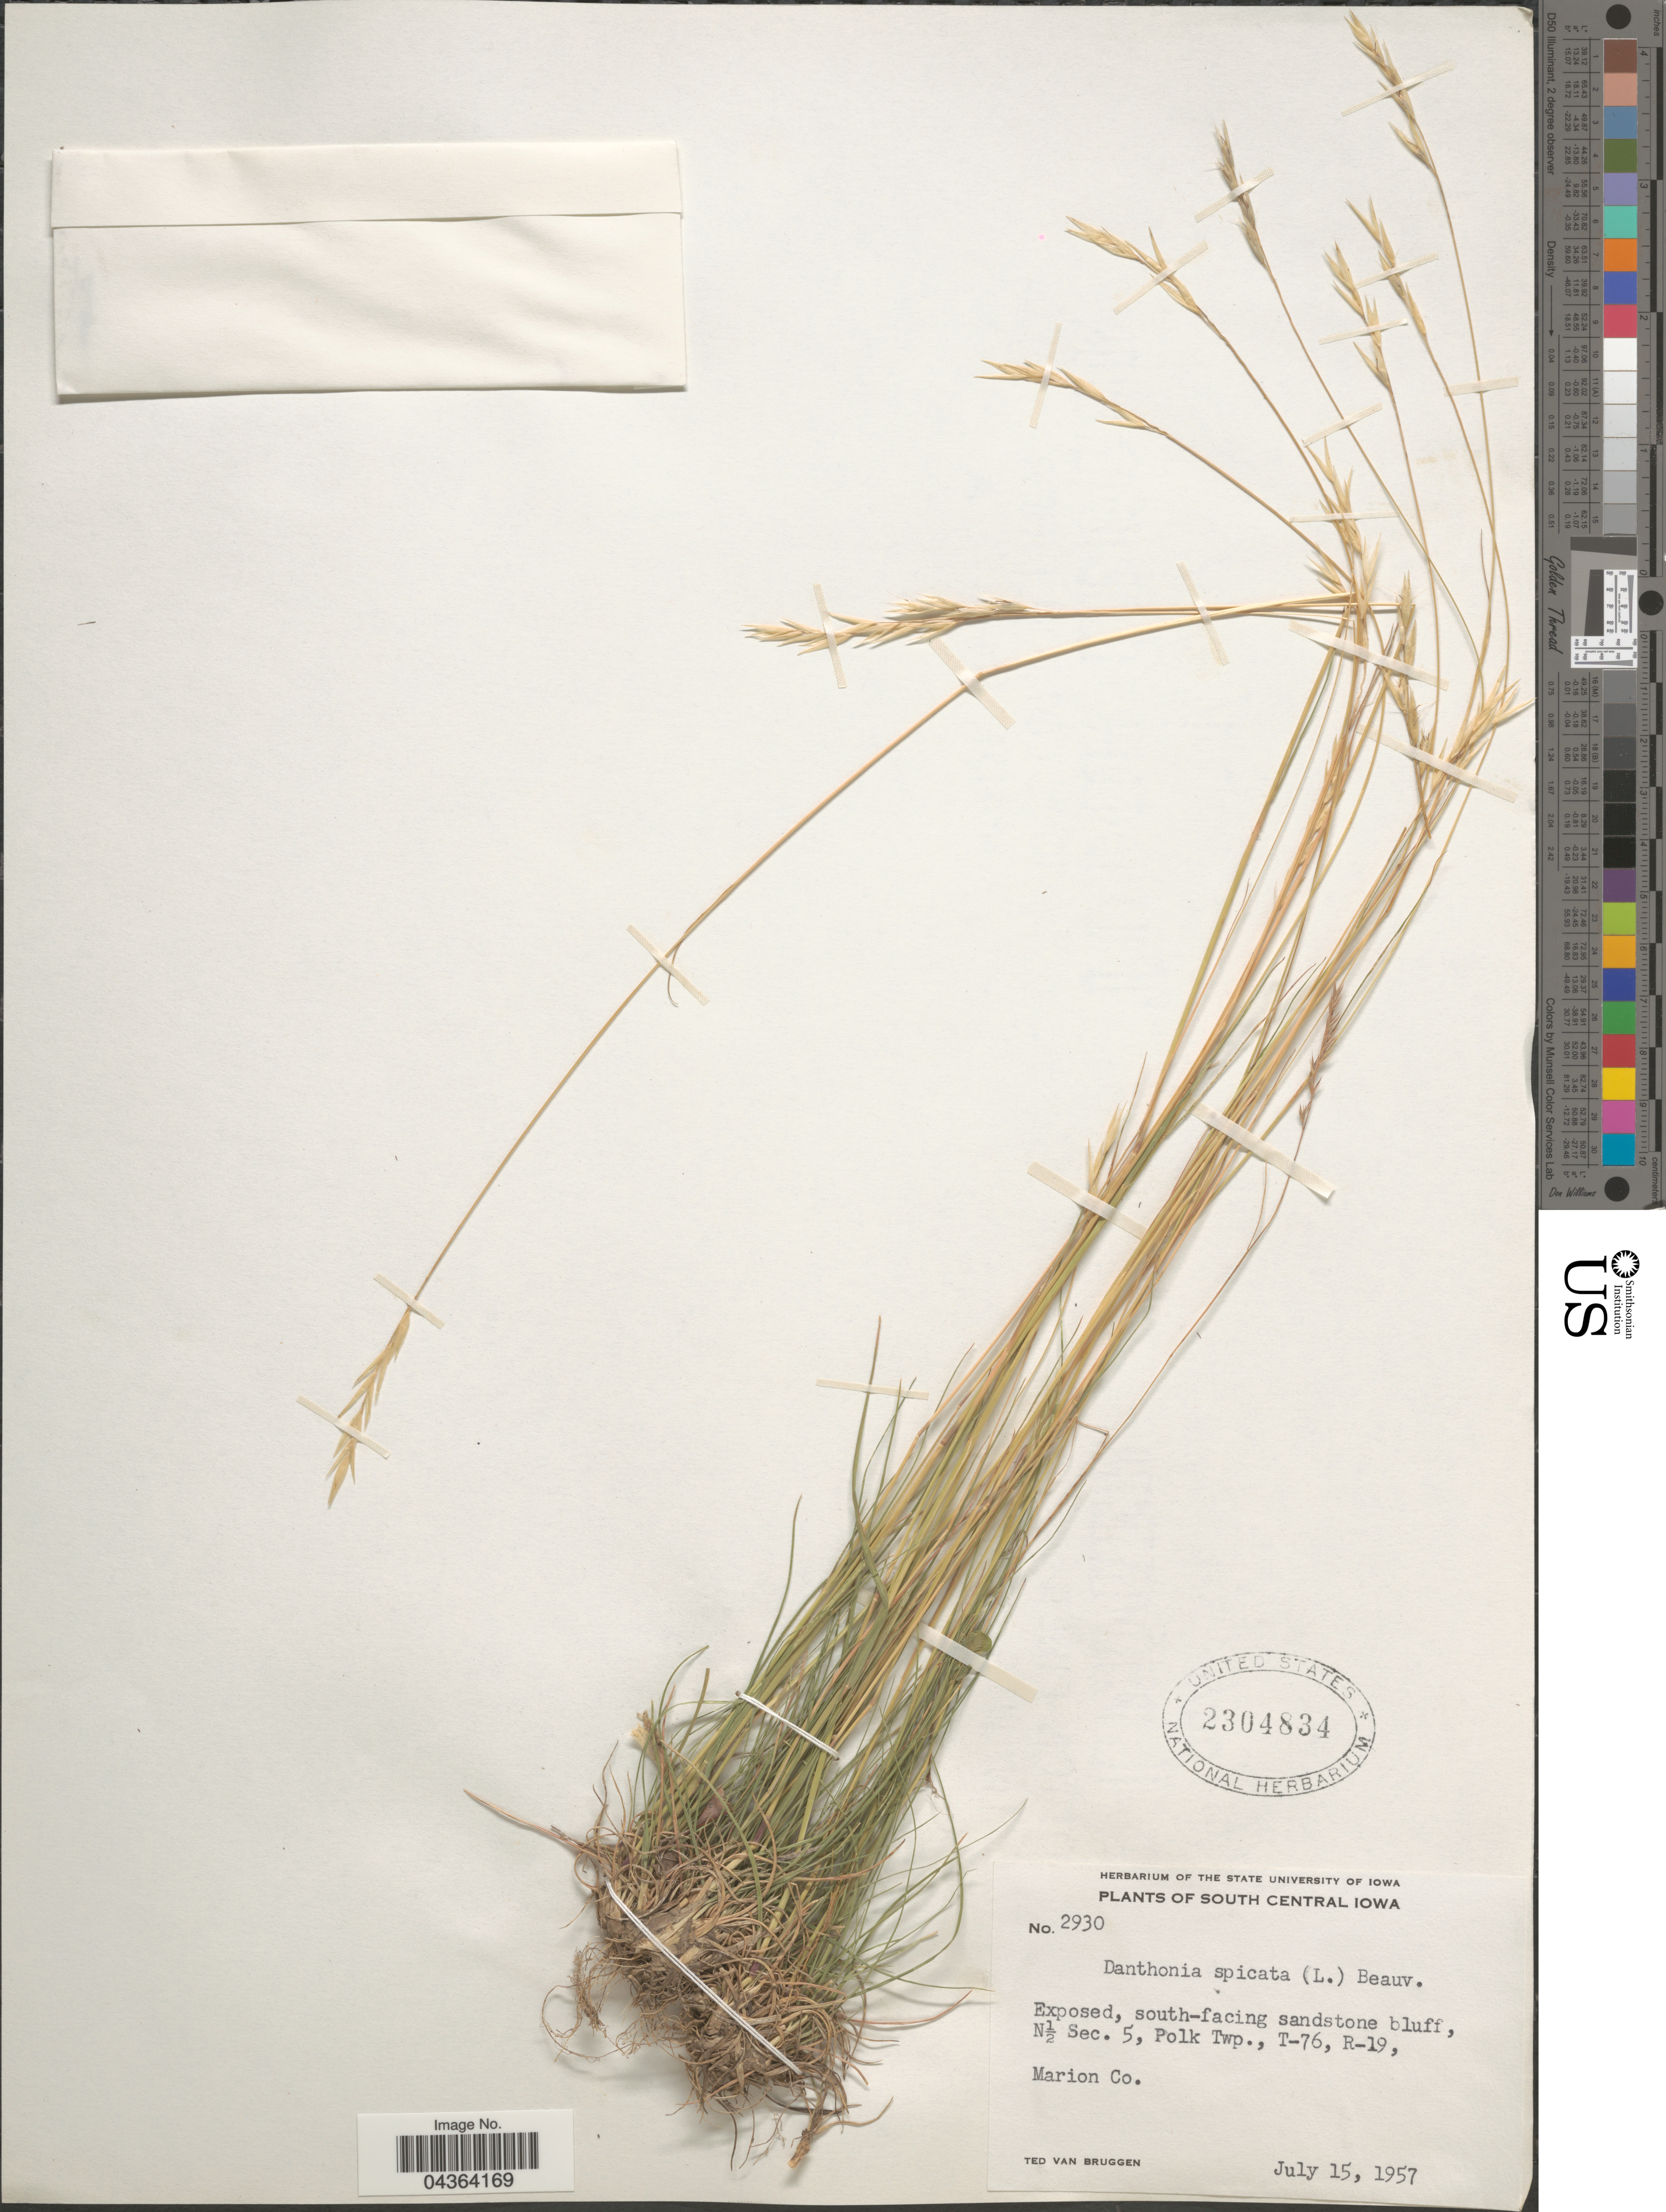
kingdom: Plantae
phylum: Tracheophyta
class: Liliopsida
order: Poales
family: Poaceae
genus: Danthonia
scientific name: Danthonia spicata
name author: (L.) P. Beauv. ex Roem. & Schult.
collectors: T. van Bruggen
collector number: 2930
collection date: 1957-07-15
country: United States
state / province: Iowa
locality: South Central Iowa. South-facing sandstone bluff, N½ Sec. 5, Polk Twp., T-76, R-19, Marion Co.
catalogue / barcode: US 2304834